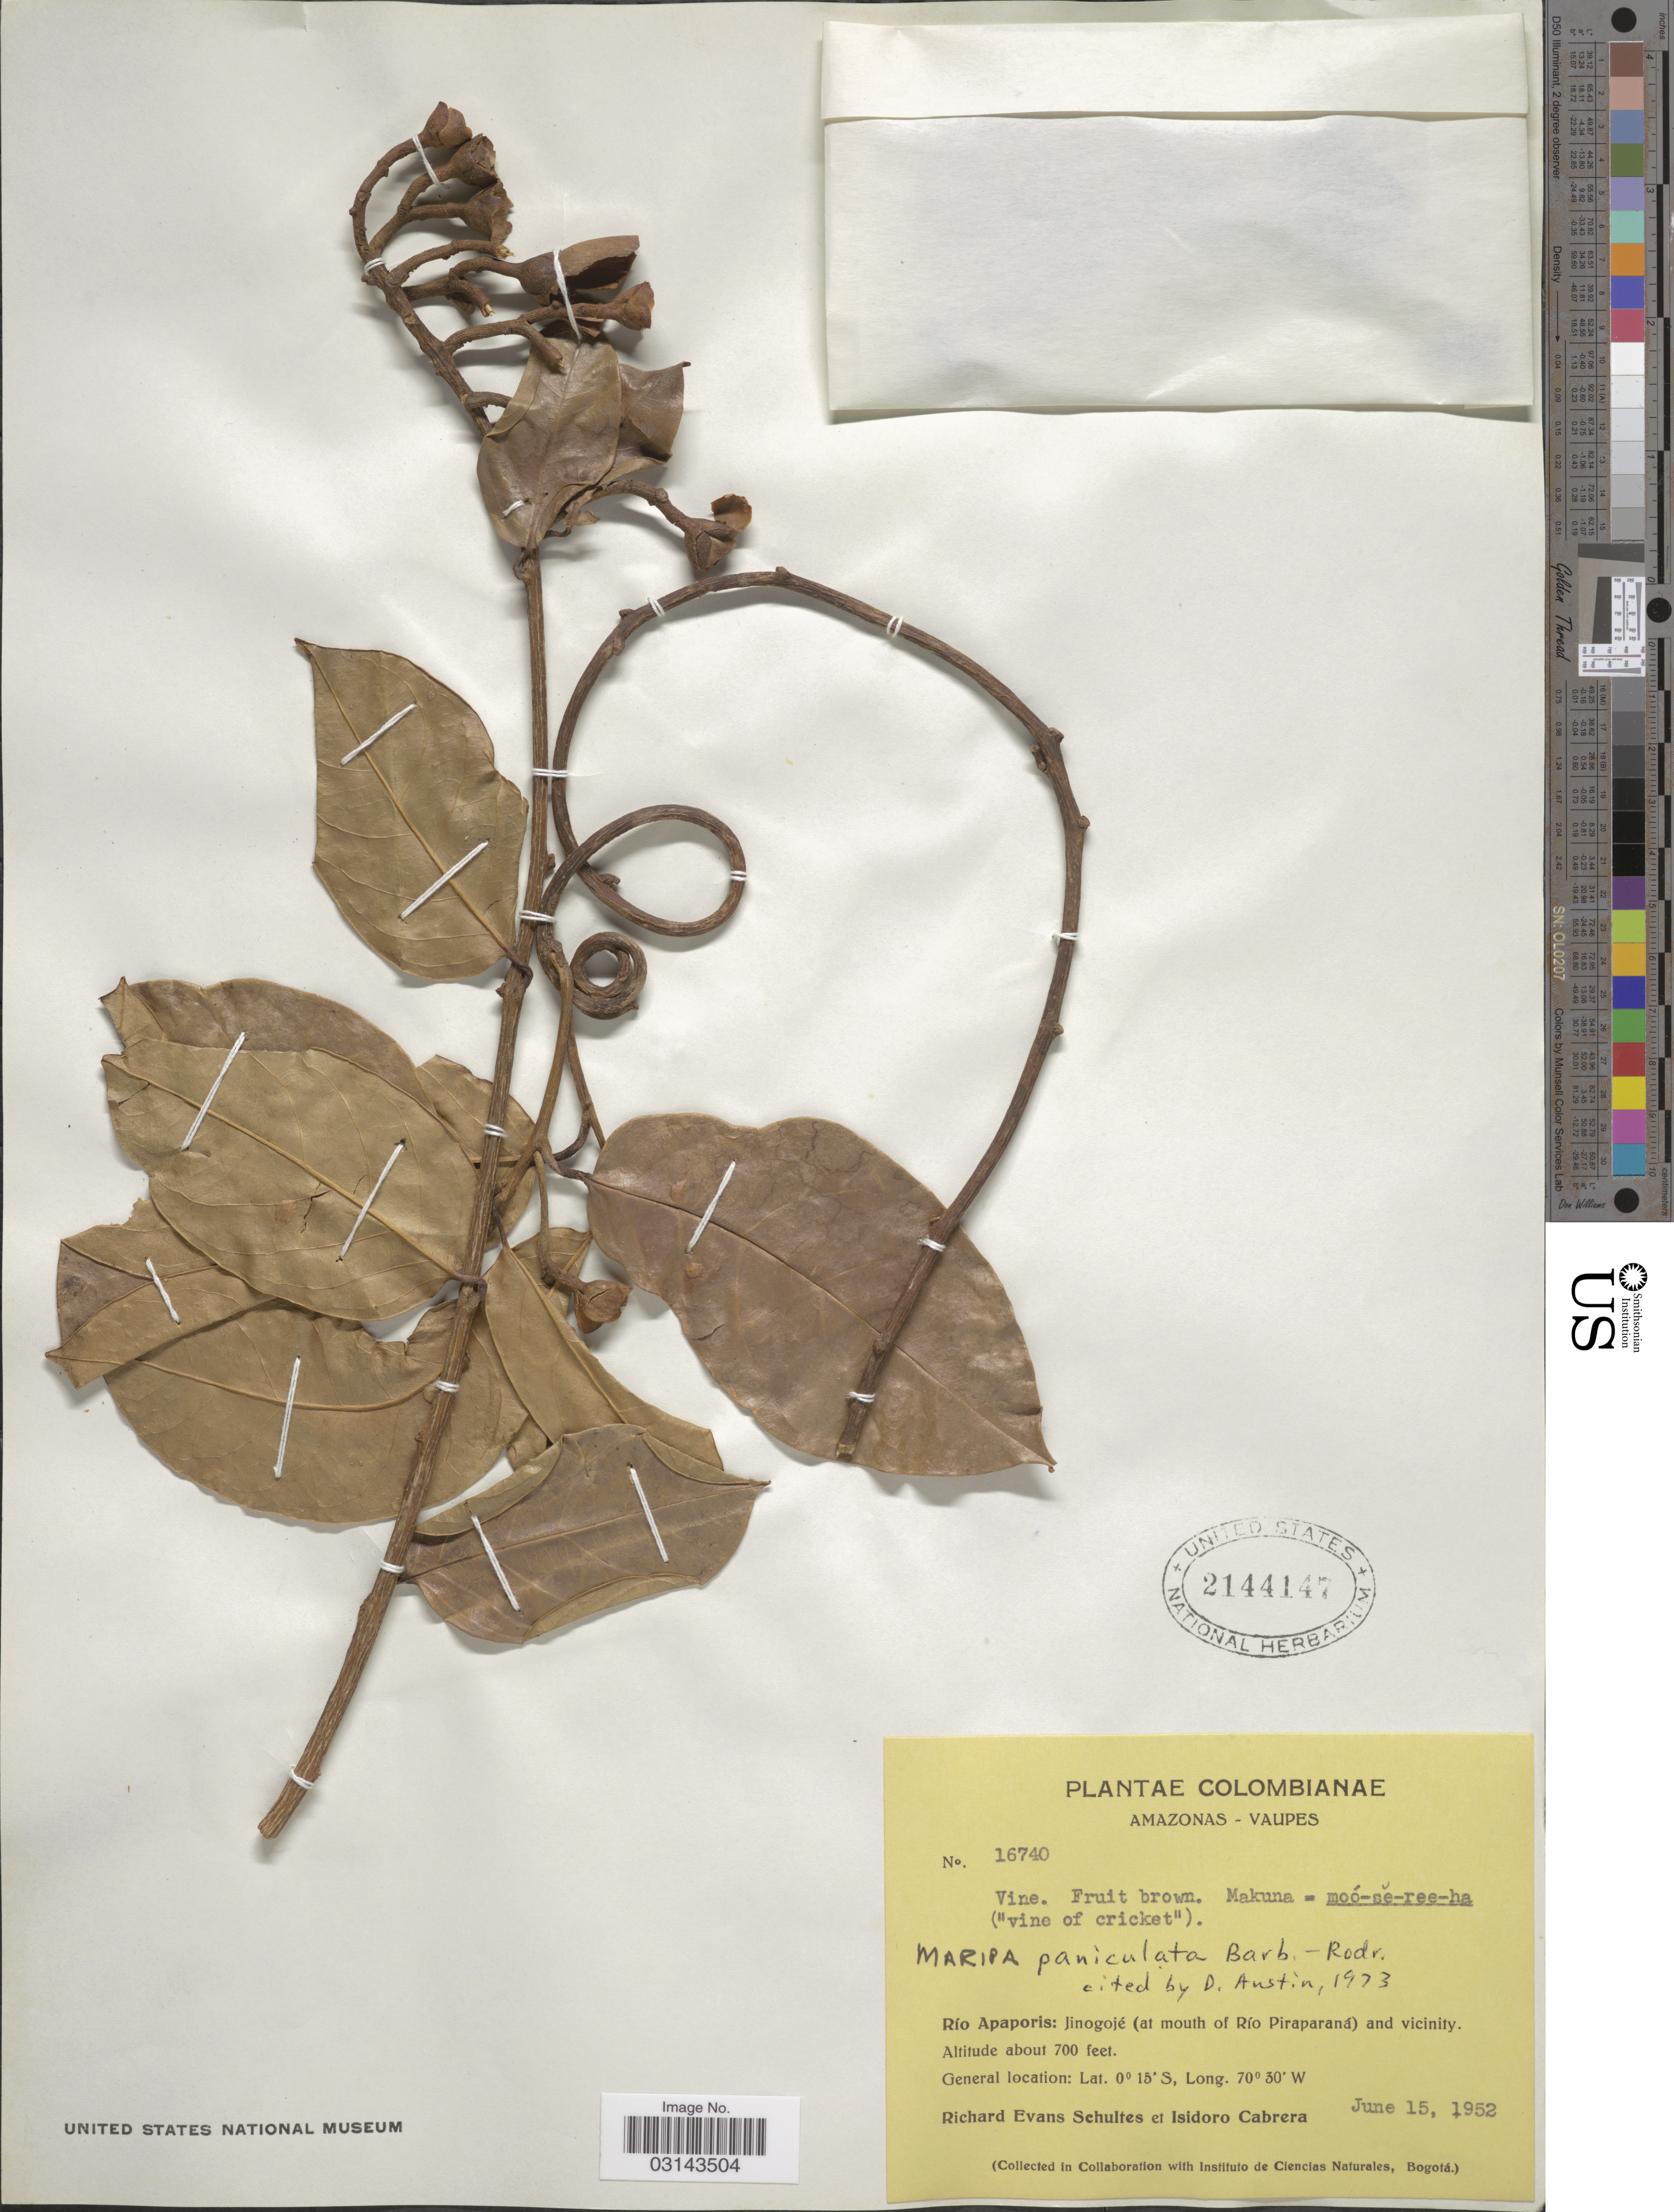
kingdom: Plantae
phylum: Tracheophyta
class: Magnoliopsida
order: Solanales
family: Convolvulaceae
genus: Maripa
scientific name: Maripa paniculata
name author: Barb. Rodr.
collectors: R. E. Schultes & I. Cabrera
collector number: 16740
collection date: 1952-06-15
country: Colombia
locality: Amazonas - Vaupes. Río Apaporis: Jinogojé (at mouth of Río Piraparaná) and vicinity.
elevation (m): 213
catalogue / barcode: US 2144147